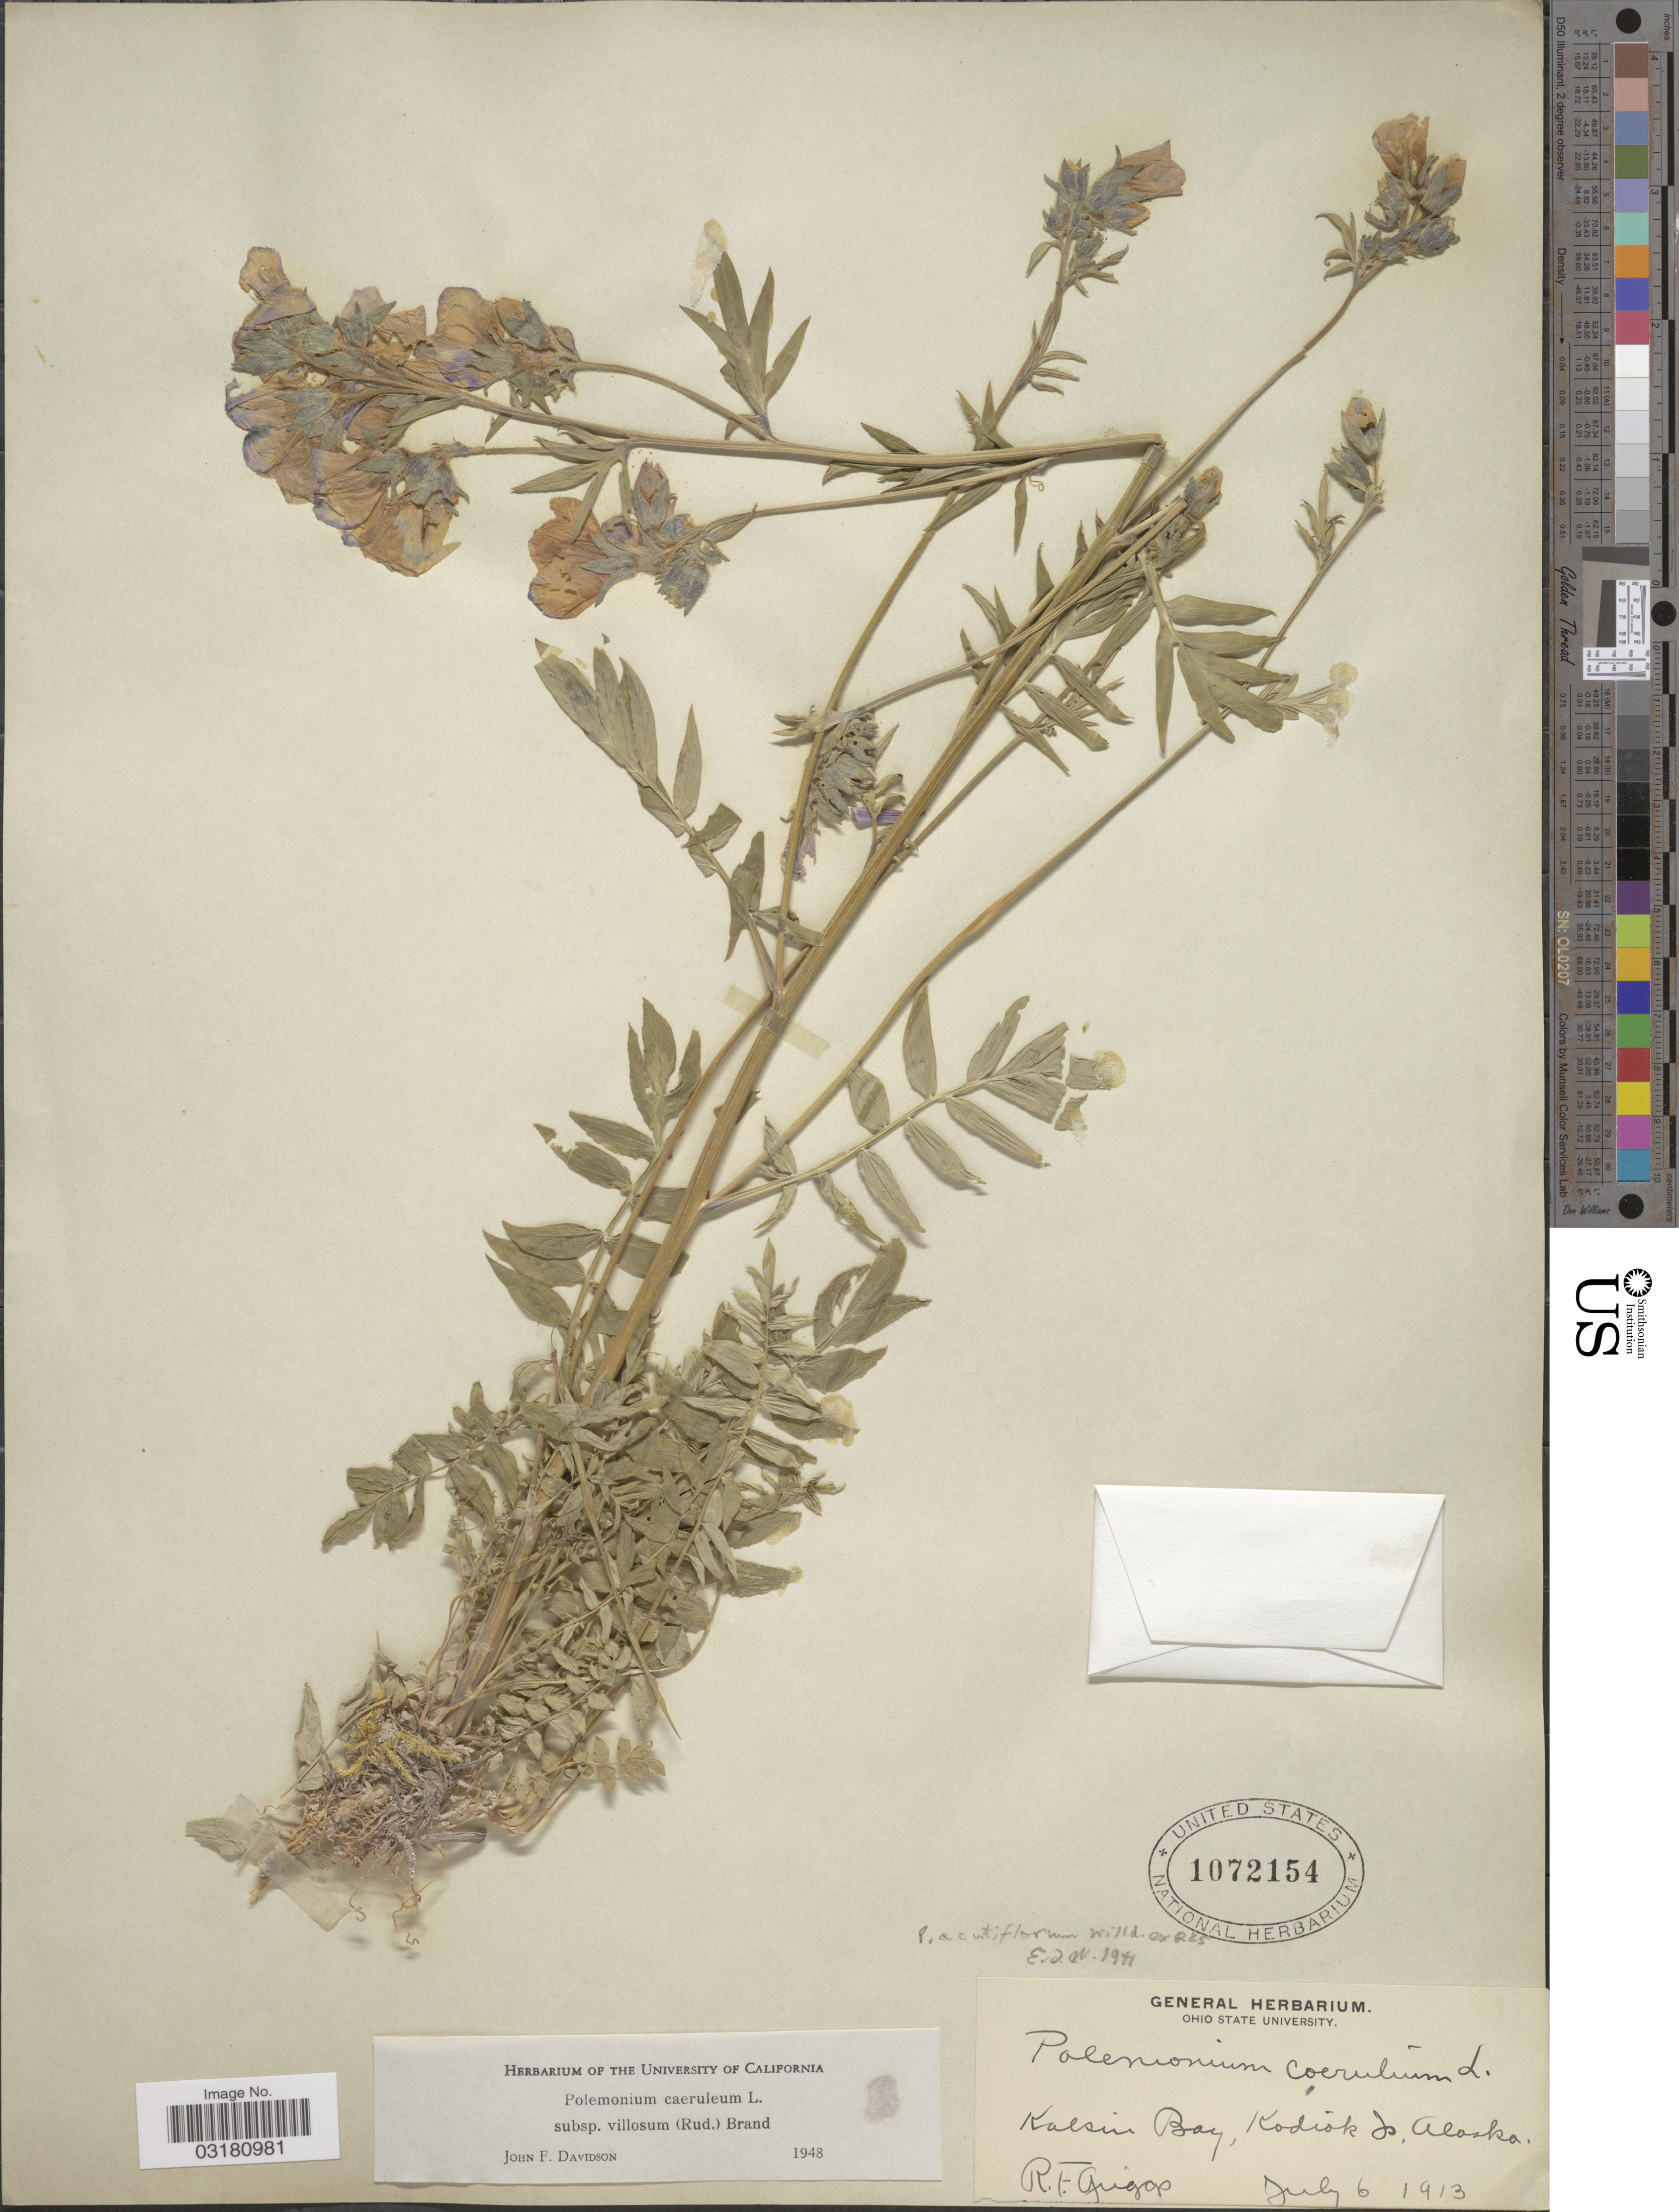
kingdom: Plantae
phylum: Tracheophyta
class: Magnoliopsida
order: Ericales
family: Polemoniaceae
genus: Polemonium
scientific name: Polemonium caeruleum var. villosum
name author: (Rudolph ex Georgi) Brand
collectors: R. F. Griggs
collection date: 1913-07-06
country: United States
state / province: Alaska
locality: Kalsin Bay, Kodiok Is.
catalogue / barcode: US 1072154